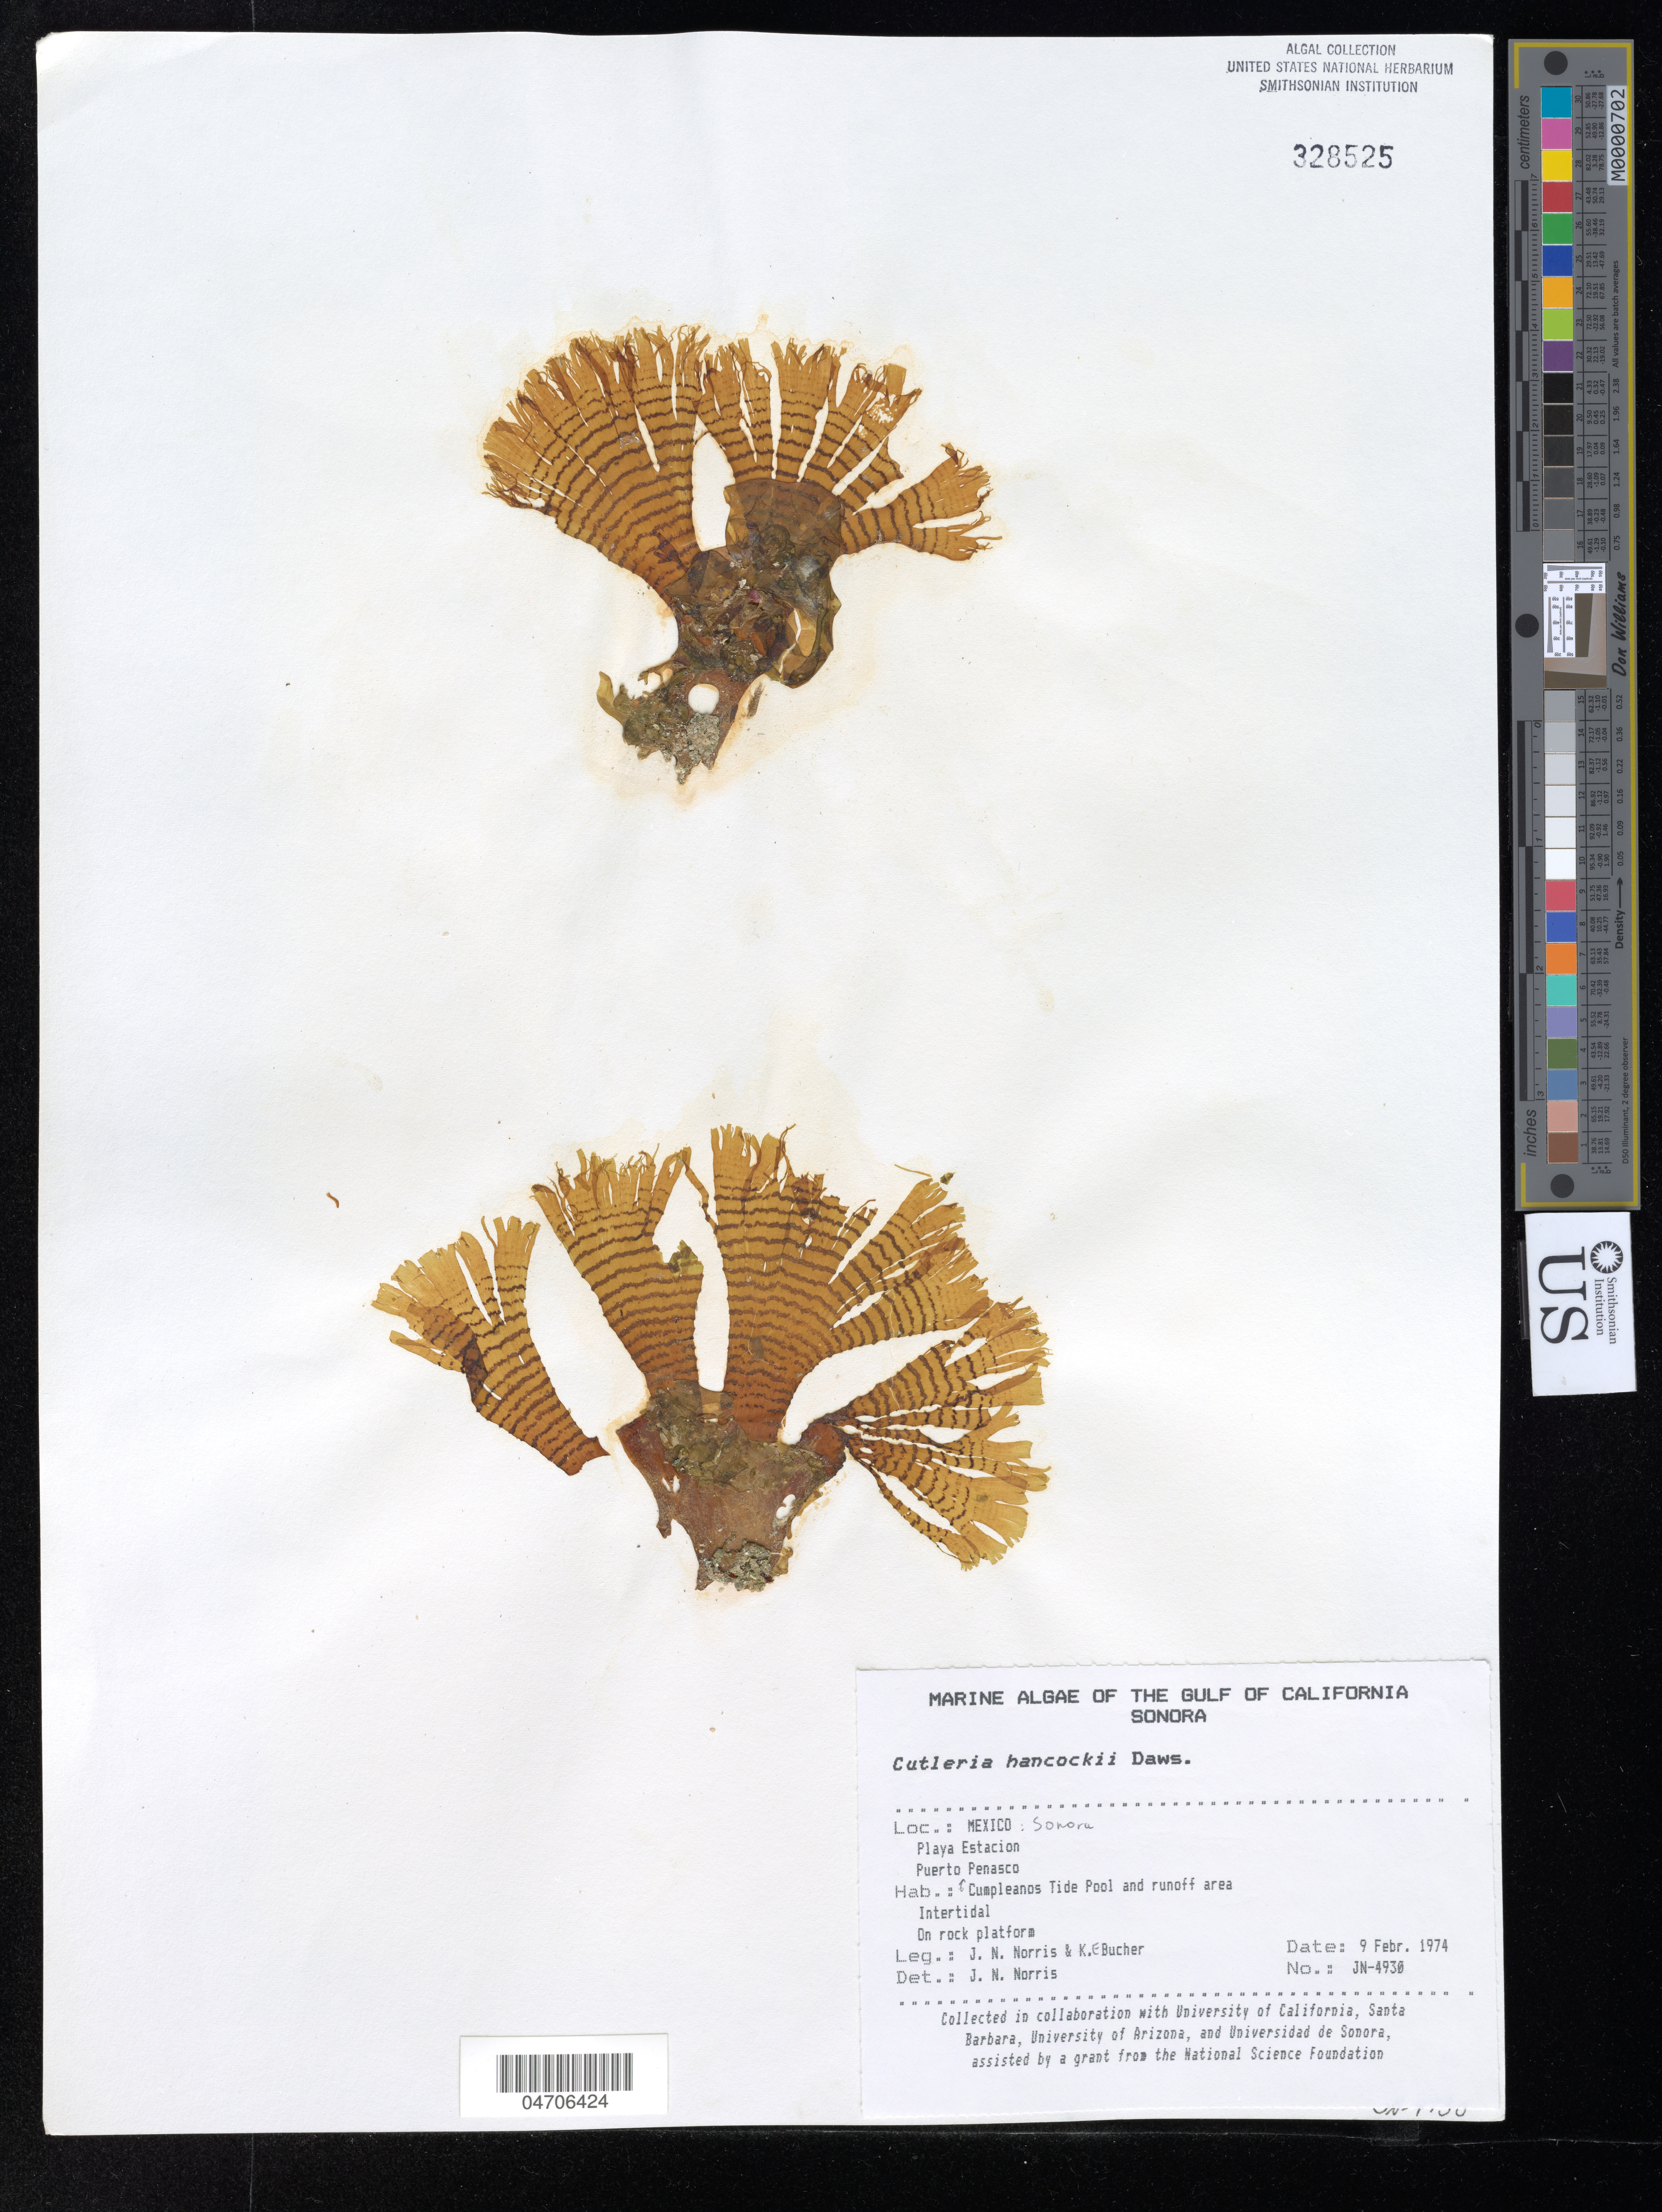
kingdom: Chromista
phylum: Ochrophyta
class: Phaeophyceae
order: Cutleriales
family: Cutleriaceae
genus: Cutleria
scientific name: Cutleria hancockii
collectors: J. Norris & K. E. Bucher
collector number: JN-4930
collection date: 1974-02-09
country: Mexico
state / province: Sonora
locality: The Gulf of California. Playa Estacion. Puerto Penasco. Cumpleanos Tide Pool and runoff area.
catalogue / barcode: US 328525